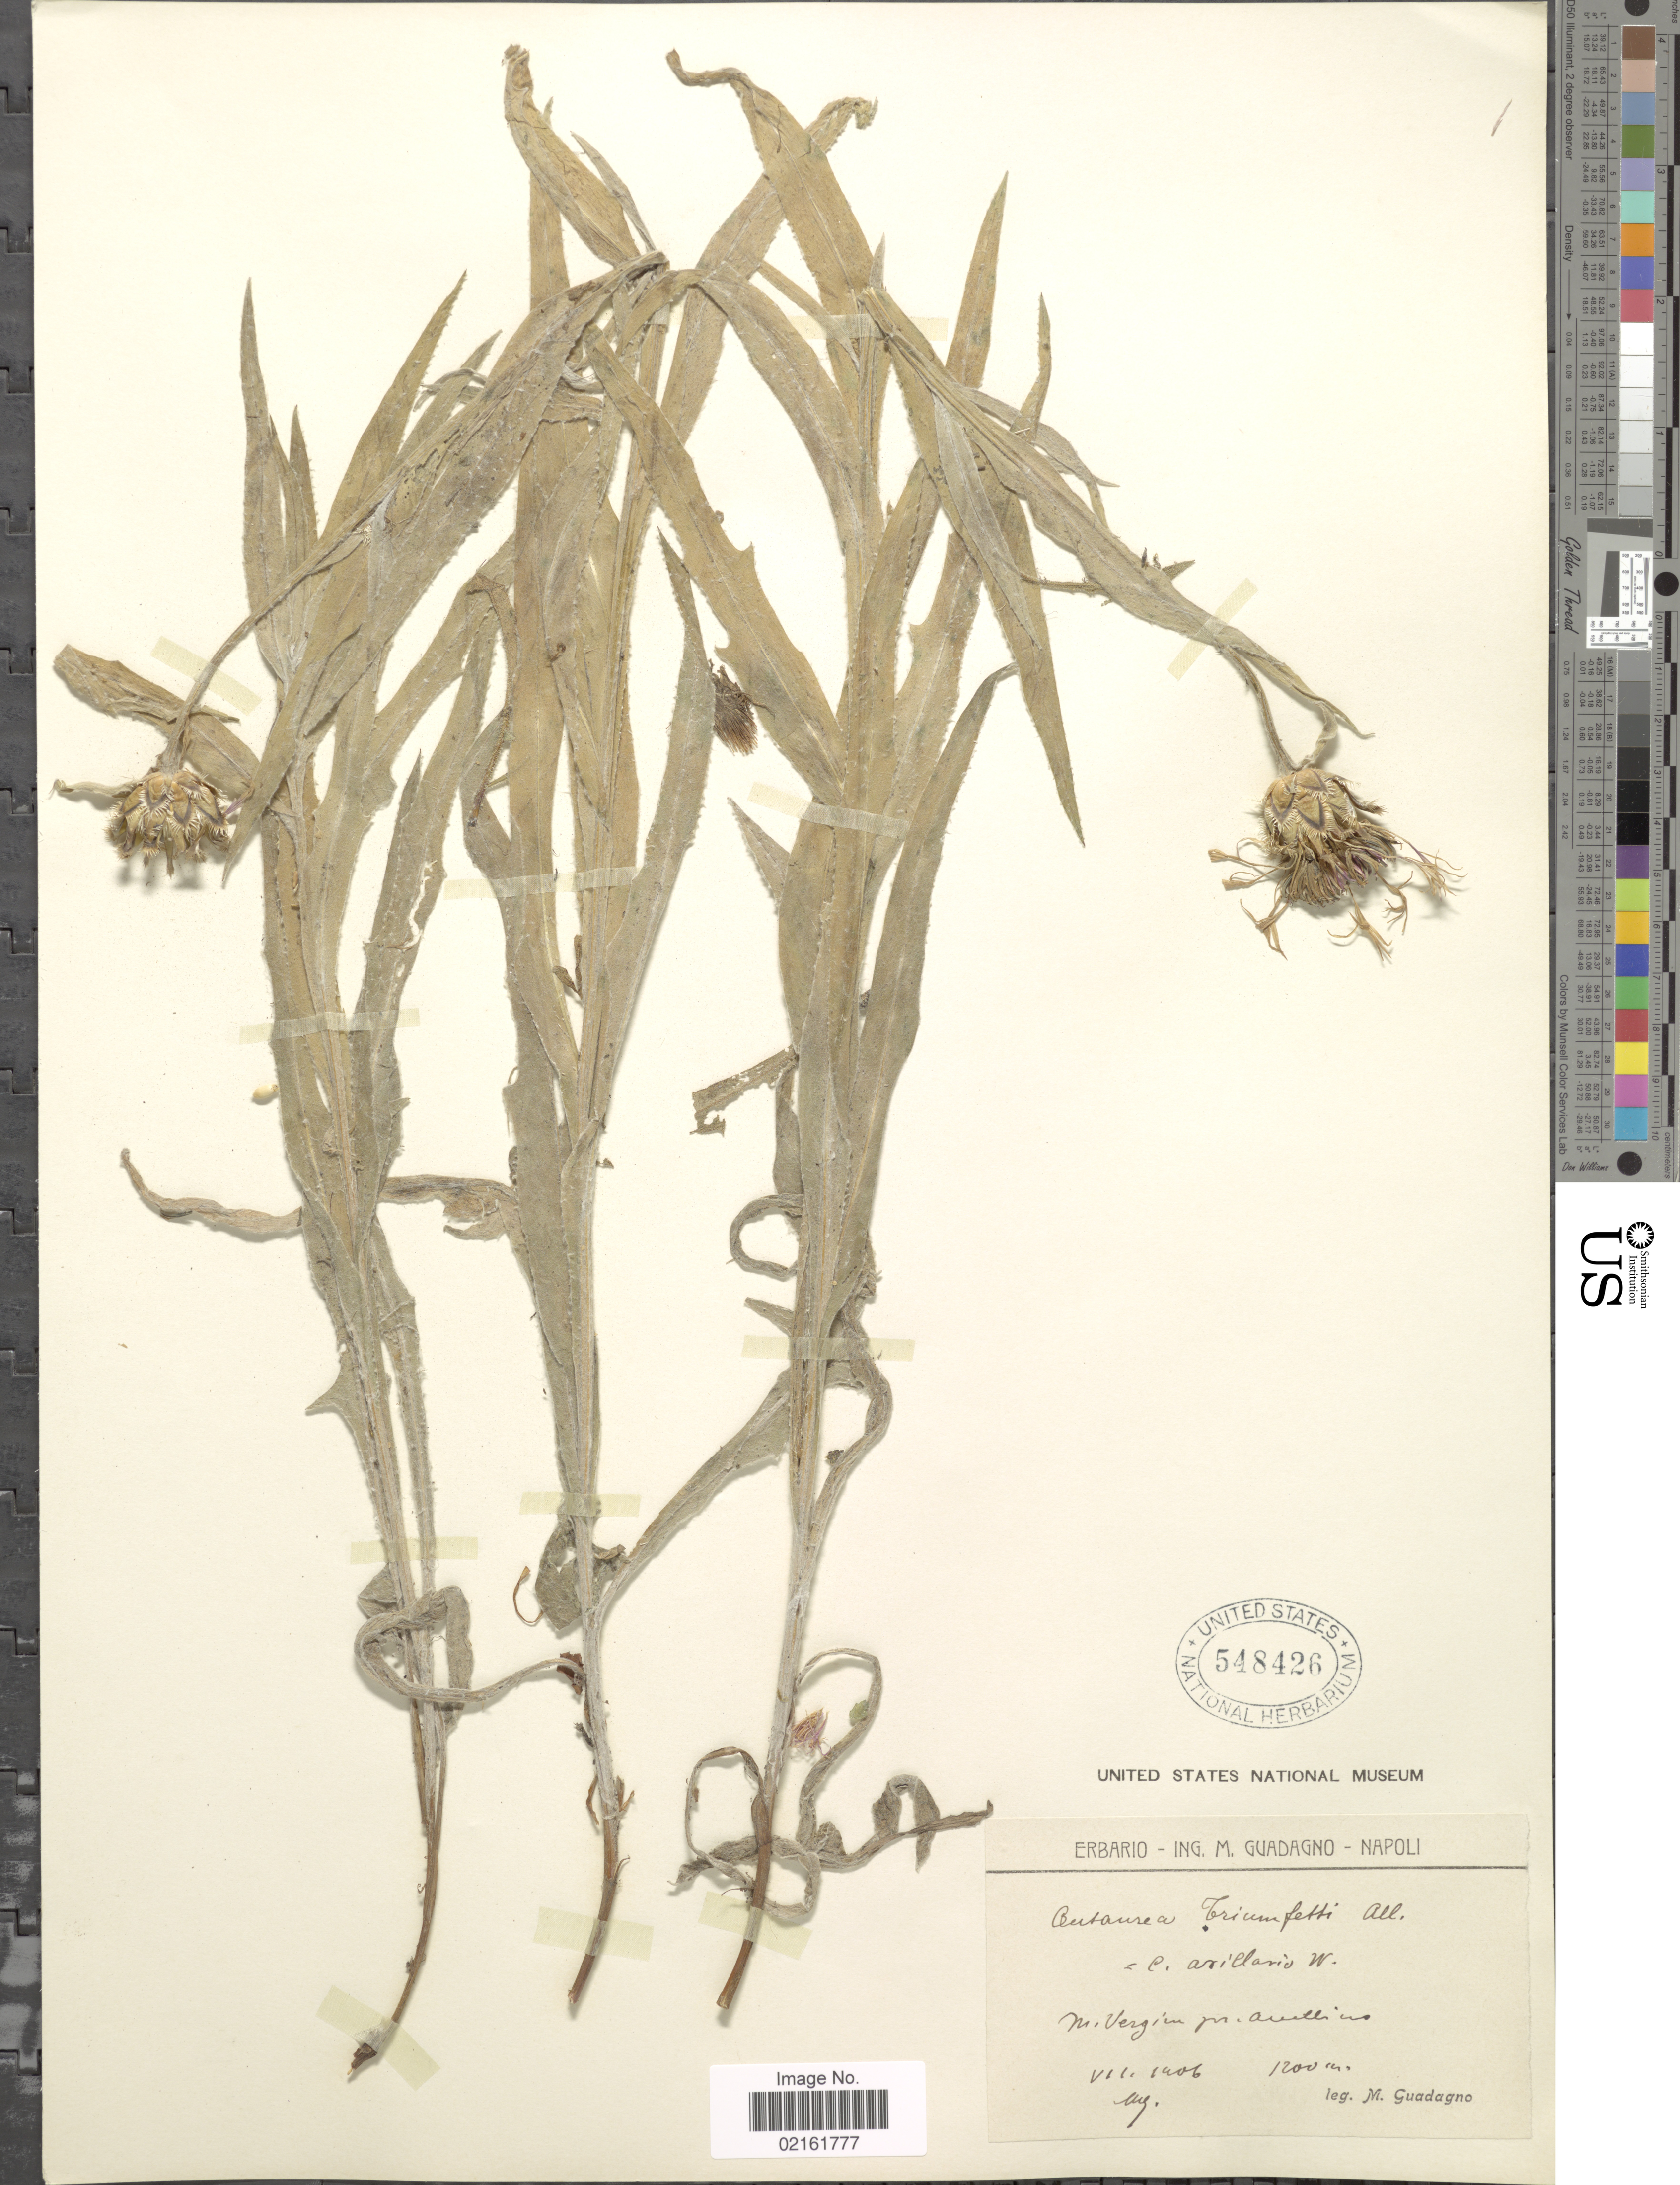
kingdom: Plantae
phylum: Tracheophyta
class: Magnoliopsida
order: Asterales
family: Asteraceae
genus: Centaurea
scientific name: Centaurea triumfetti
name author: All.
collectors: M. Guadagno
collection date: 1906-07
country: Italy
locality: M. Vergine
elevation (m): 1200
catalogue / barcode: US 548426